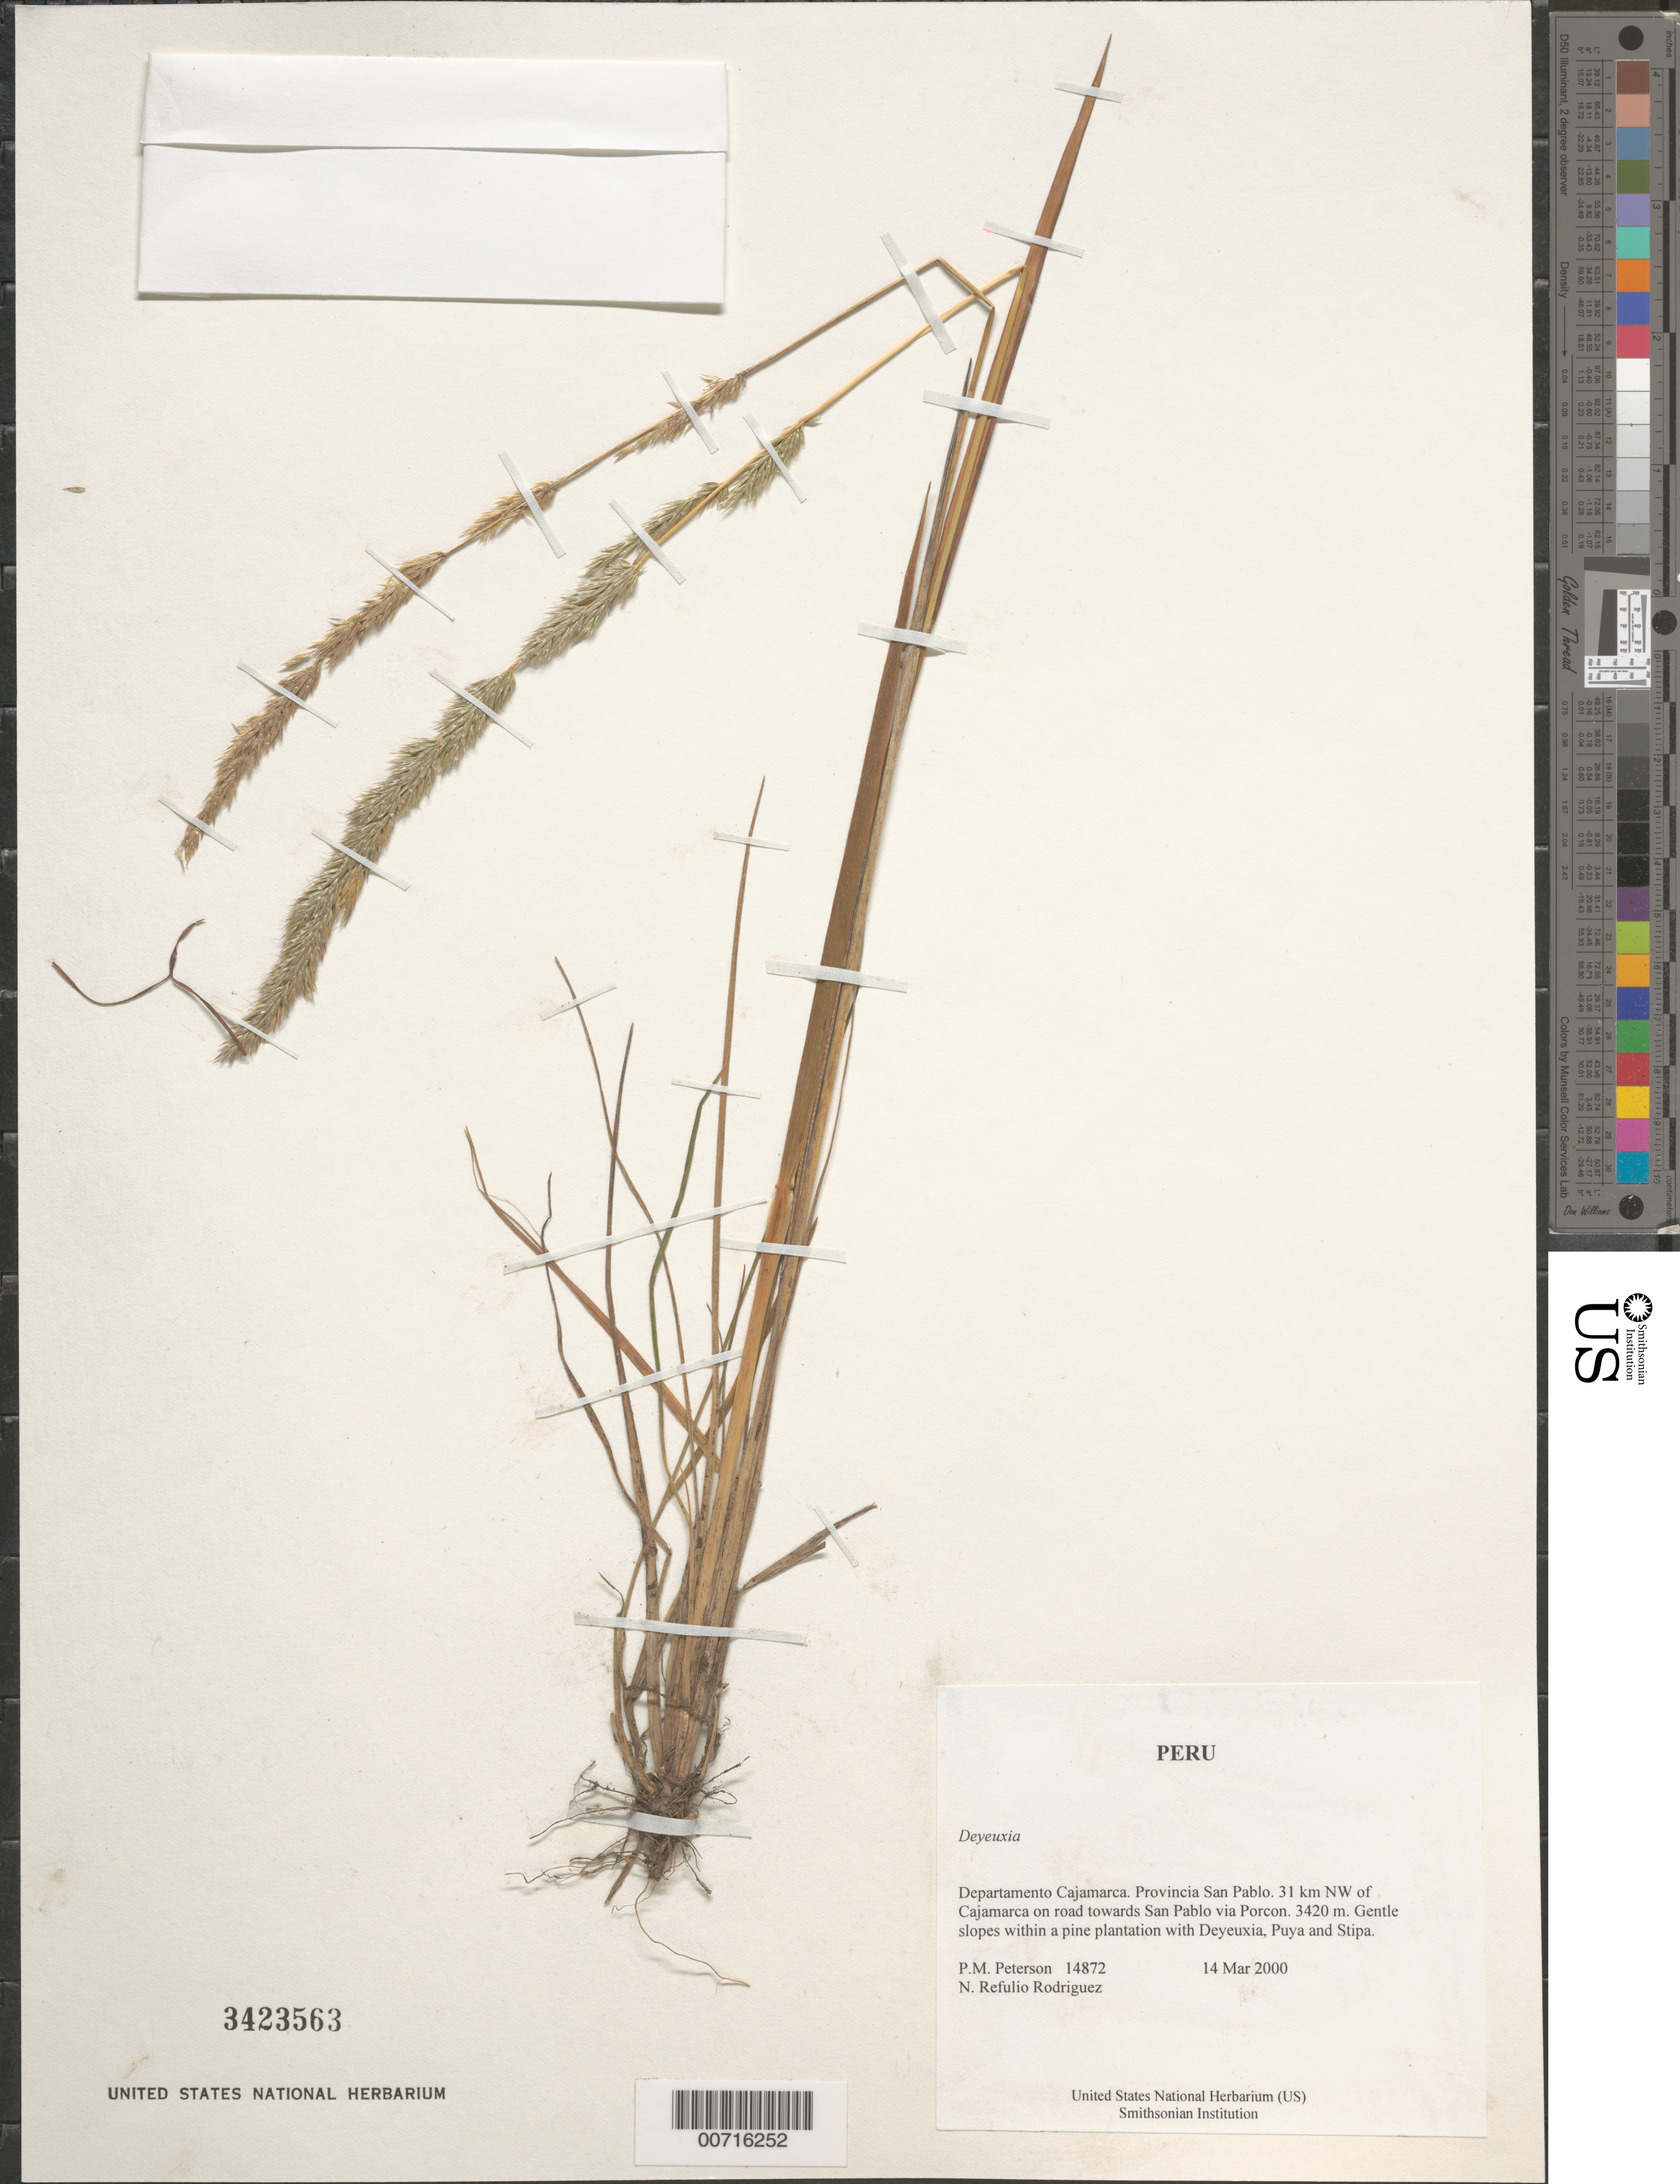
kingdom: Plantae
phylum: Tracheophyta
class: Liliopsida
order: Poales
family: Poaceae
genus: Calamagrostis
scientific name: Calamagrostis sp.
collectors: P. M. Peterson & N. Refulio-Rodríguez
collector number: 14872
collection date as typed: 14 Mar 2000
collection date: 2000-03-14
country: Peru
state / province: Cajamarca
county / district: San Pablo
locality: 31 km NW of Cajamarca on road towards San Pablo via Porcon.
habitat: Gentle slopes within a pine plantation with Deyeuxia, Puya and Stipa.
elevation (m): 3420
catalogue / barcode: US 3423563